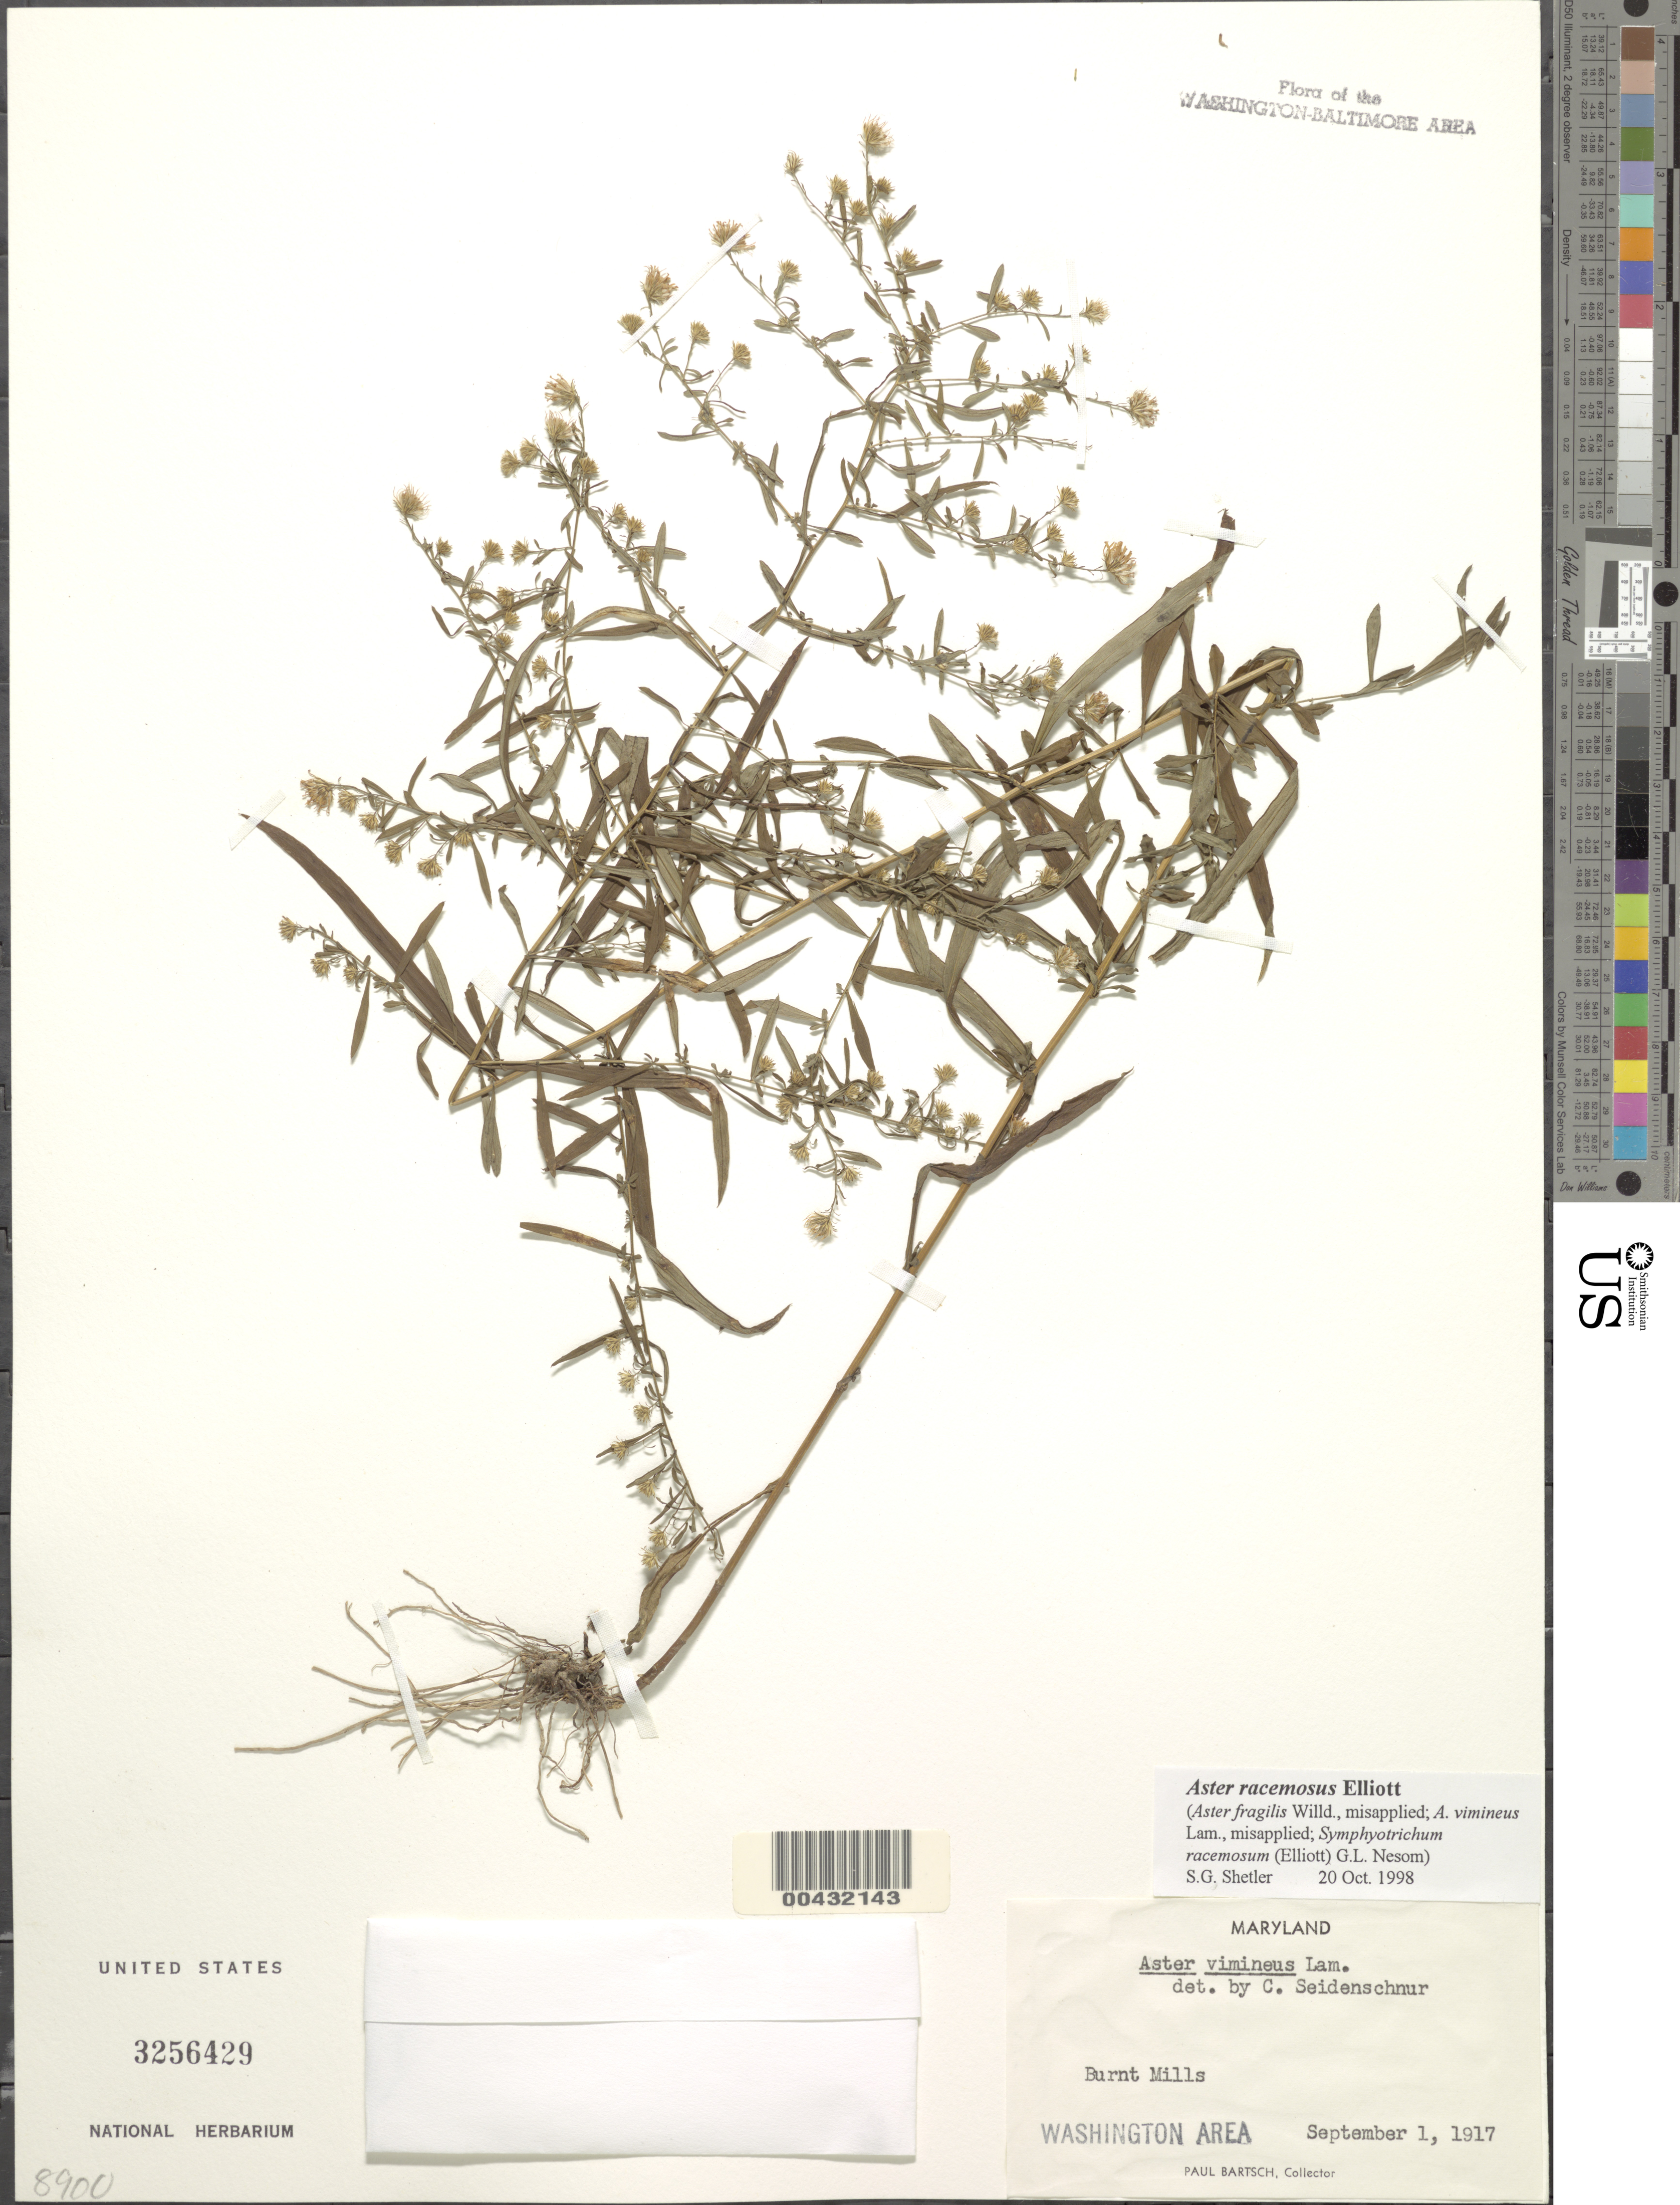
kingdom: Plantae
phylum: Tracheophyta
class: Magnoliopsida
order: Asterales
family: Asteraceae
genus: Symphyotrichum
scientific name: Symphyotrichum racemosum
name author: (Elliott) G.L. Nesom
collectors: P. Bartsch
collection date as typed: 01 Sep 1917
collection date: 1917-09-01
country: United States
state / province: Maryland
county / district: Montgomery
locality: Burnt Mills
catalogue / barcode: US 3256429